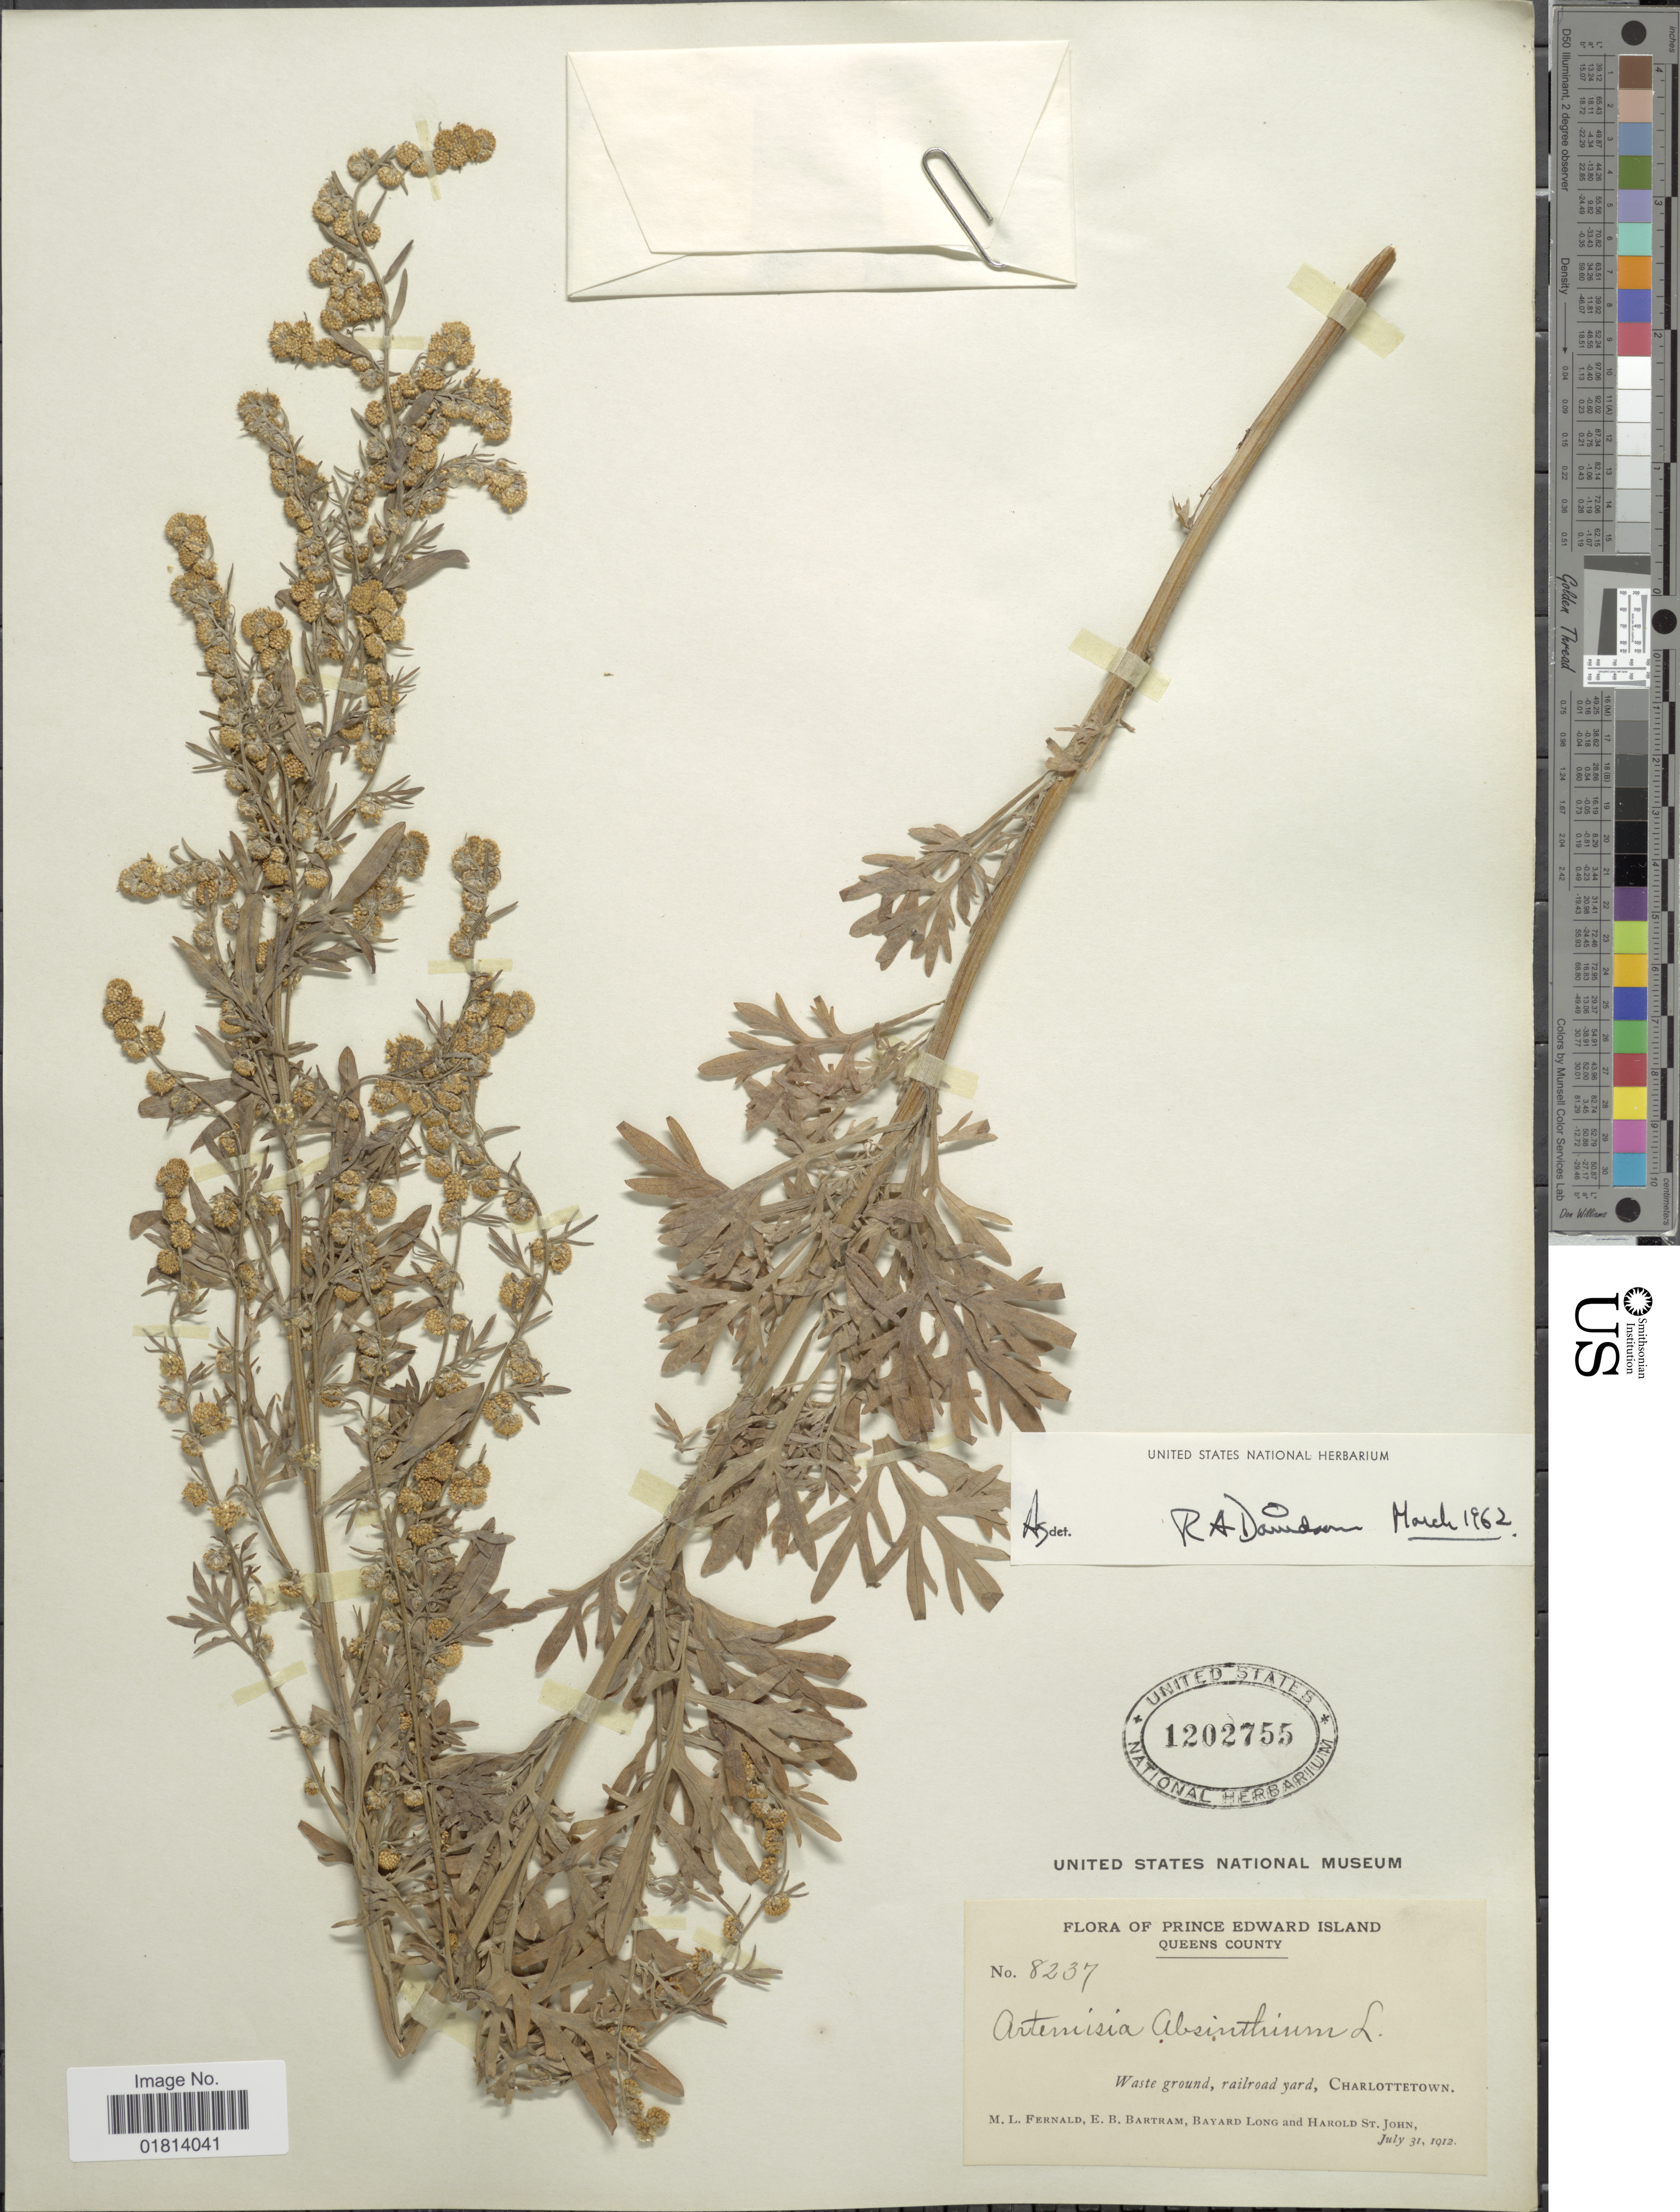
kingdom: Plantae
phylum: Tracheophyta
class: Magnoliopsida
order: Asterales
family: Asteraceae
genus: Artemisia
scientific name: Artemisia absinthium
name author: L.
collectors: M. L. Fernald, E. B. Bartram, B. Long & H. St. John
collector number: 8237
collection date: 1912-07-31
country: Canada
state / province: Prince Edward Island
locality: Queens County. Waste ground, railroad yard, Charlottetown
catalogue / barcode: US 1202755